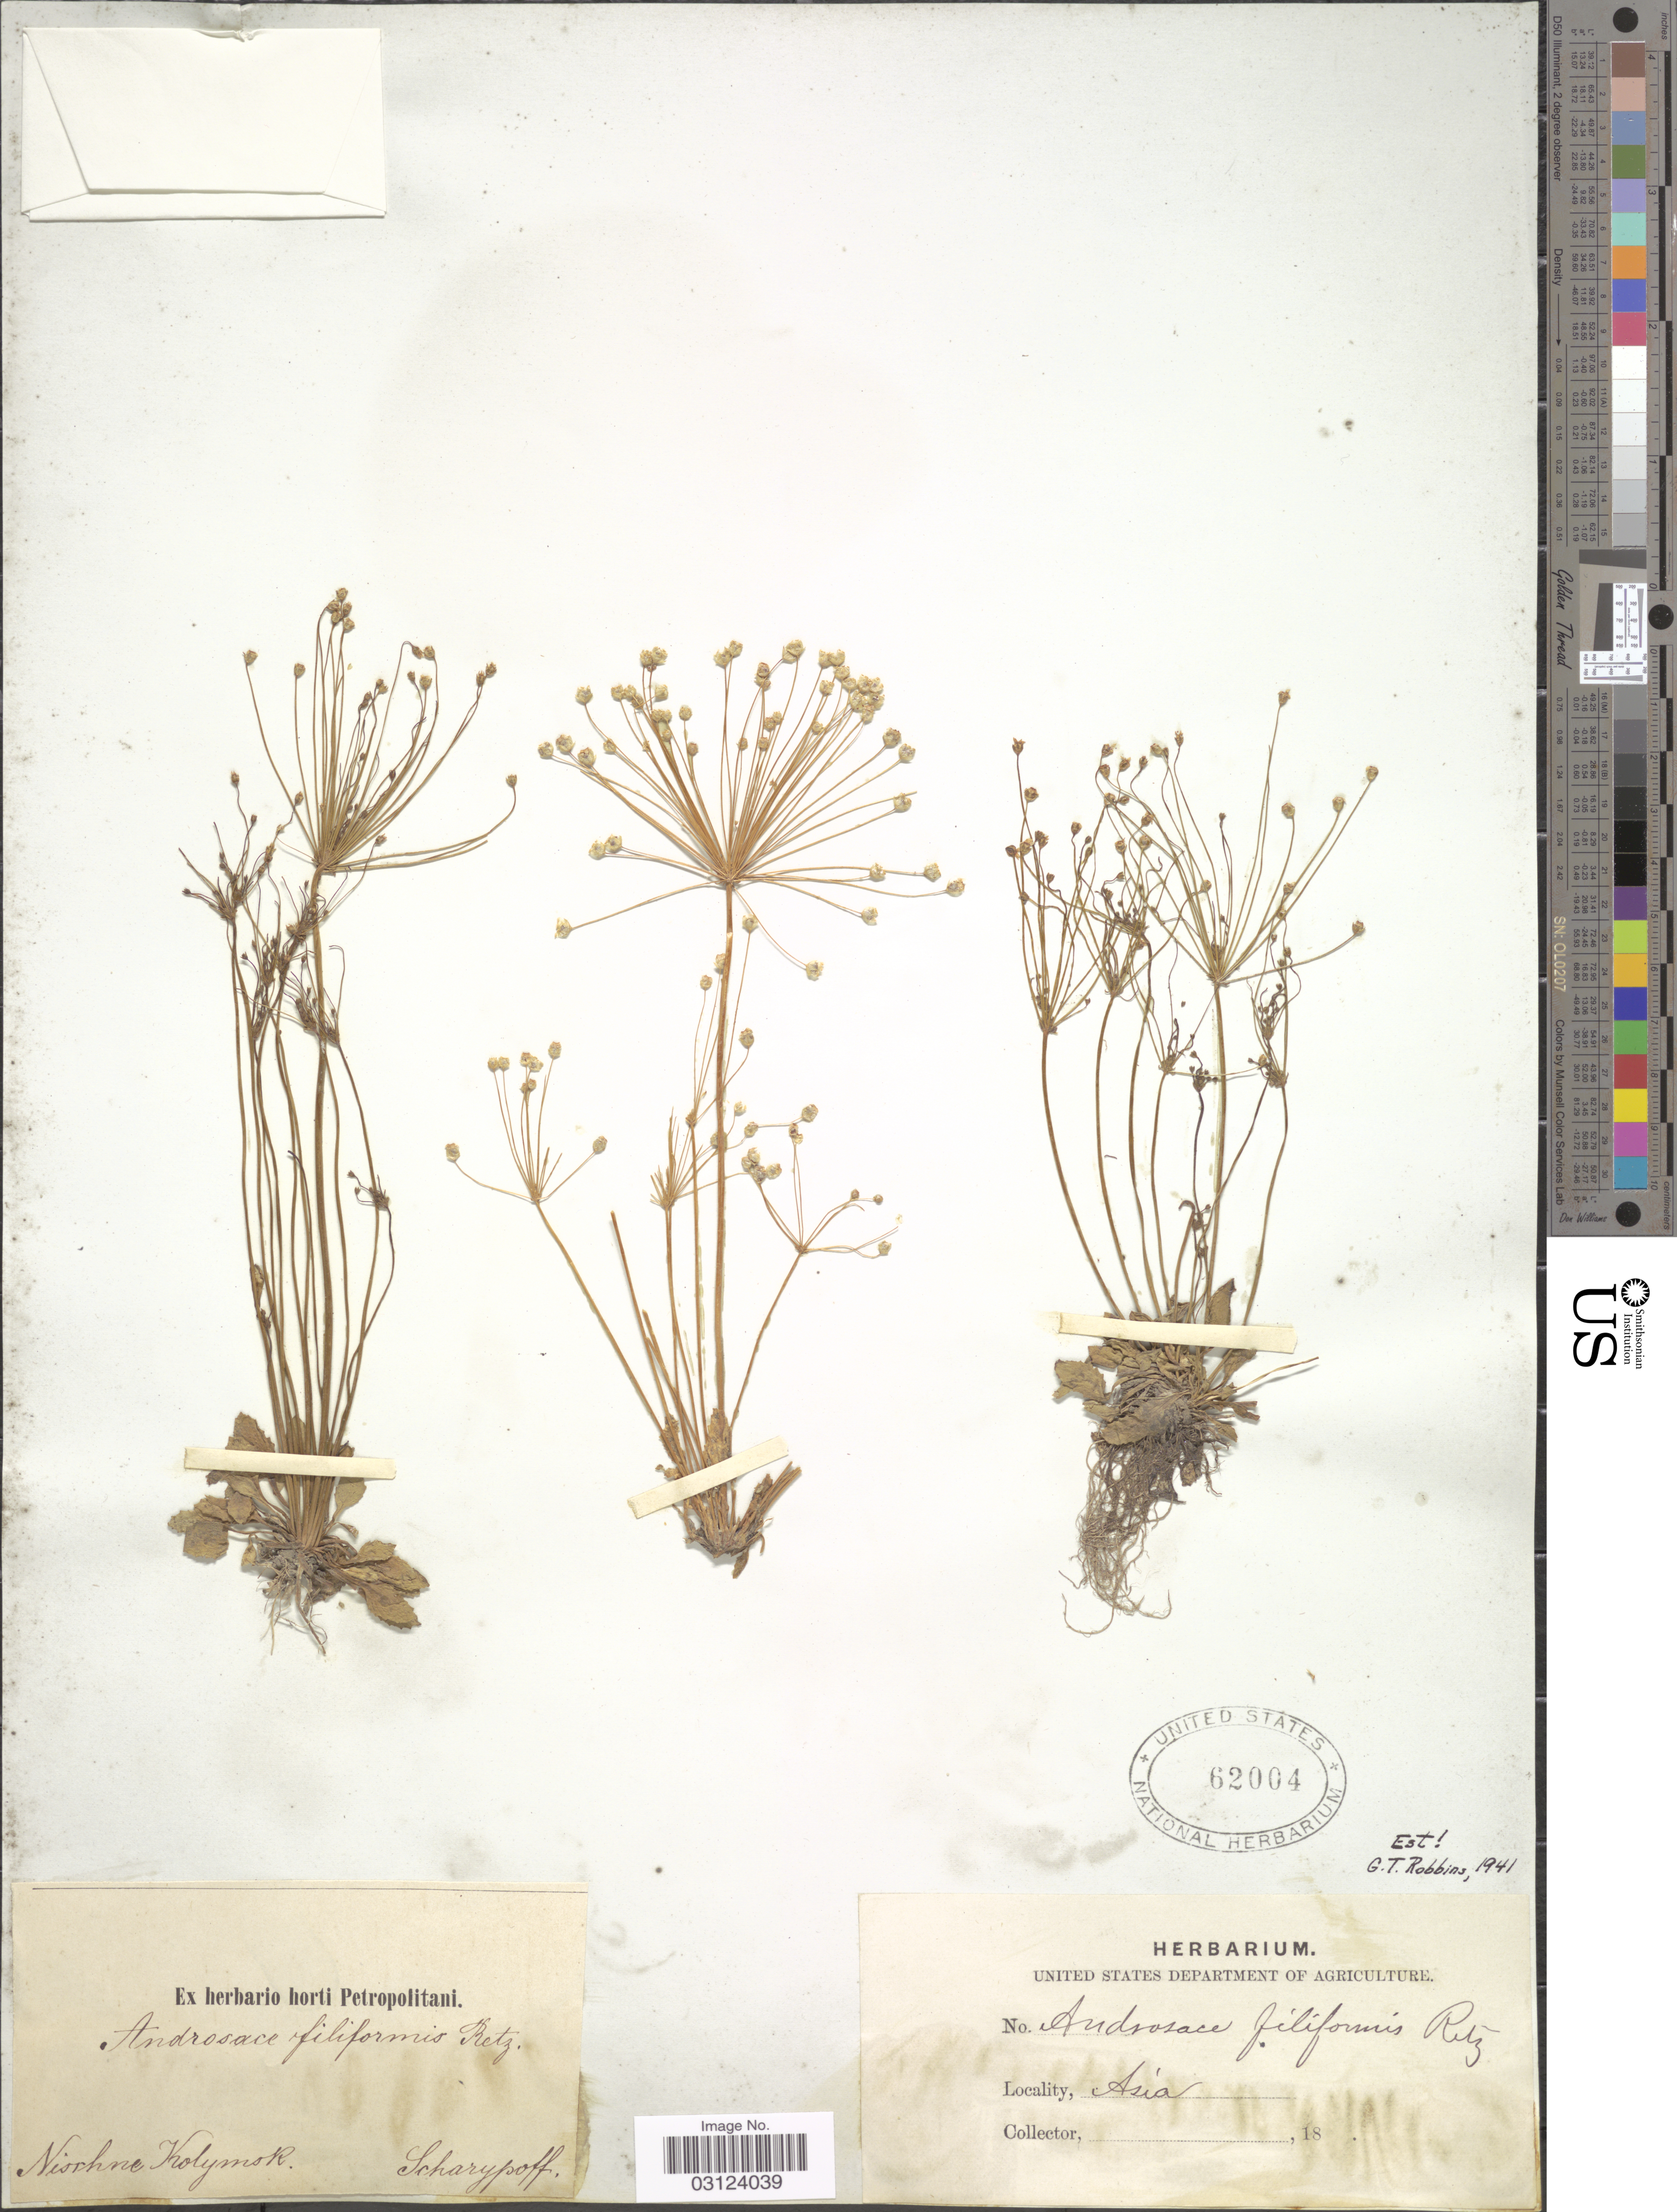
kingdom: Plantae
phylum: Tracheophyta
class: Magnoliopsida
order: Ericales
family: Primulaceae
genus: Androsace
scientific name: Androsace filiformis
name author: Retz.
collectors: Scharyposs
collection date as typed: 18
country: Russian Federation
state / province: Sakha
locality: Nizhnekolymsk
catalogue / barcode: US 62004